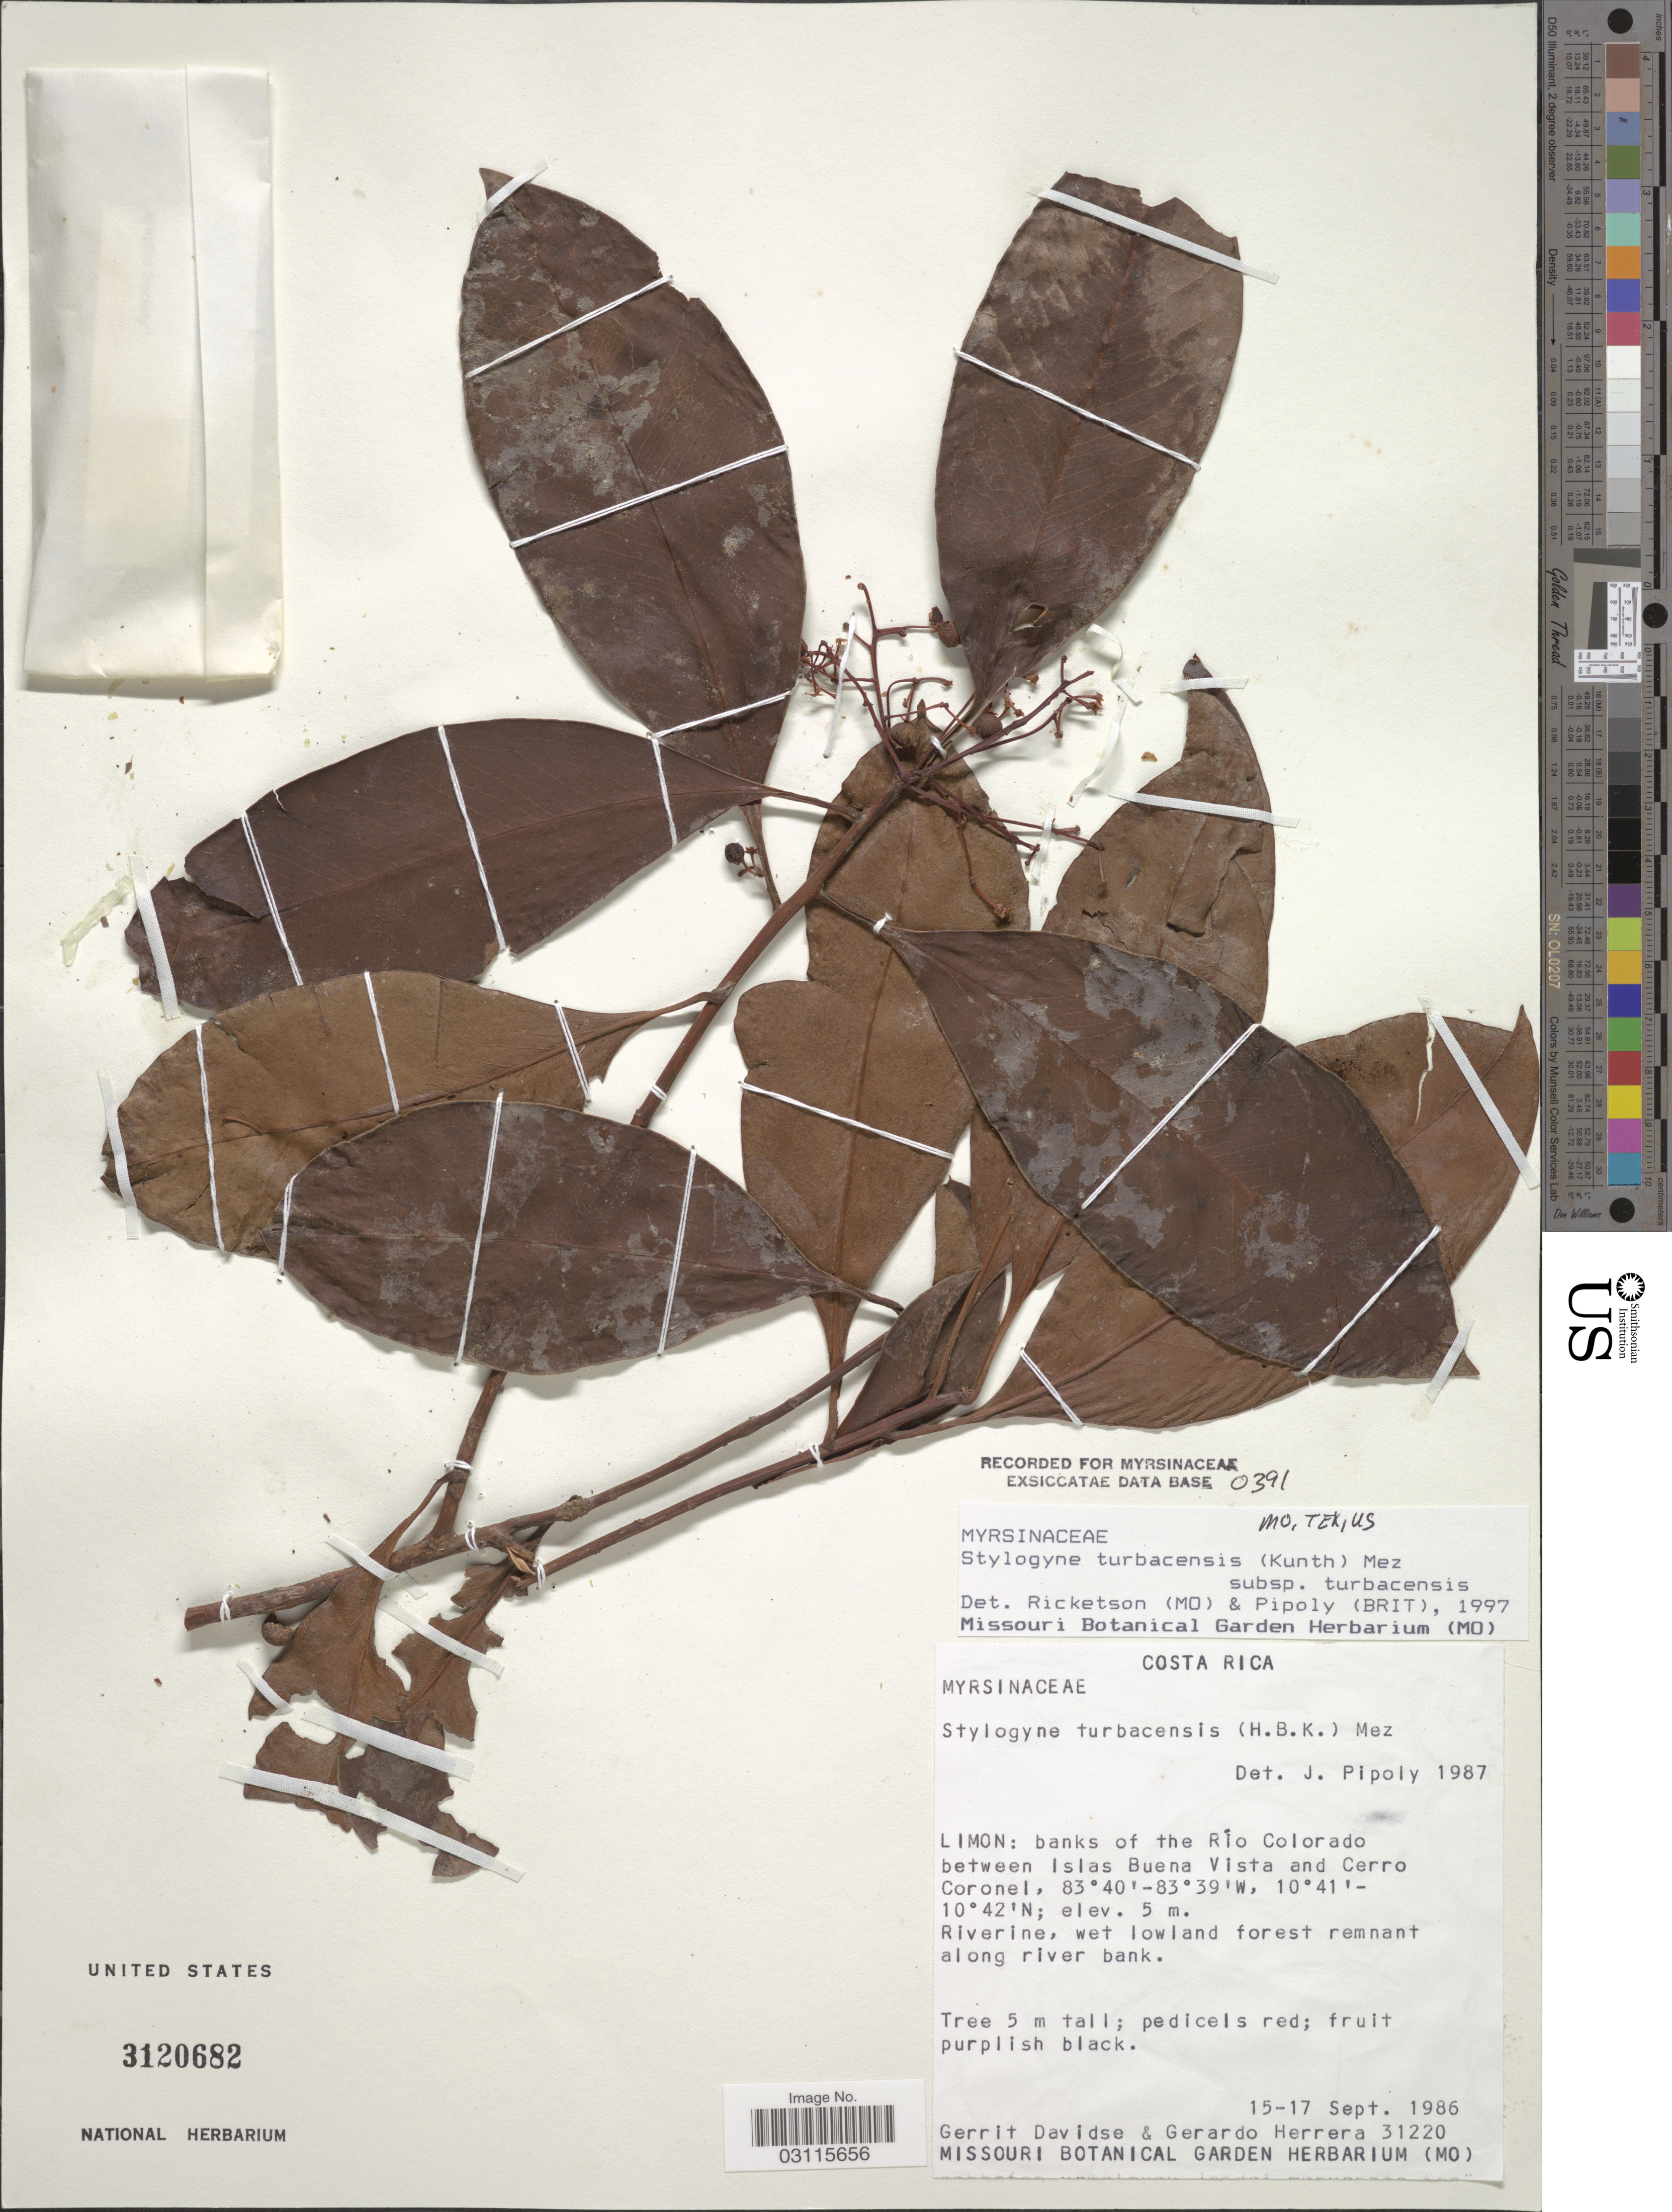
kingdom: Plantae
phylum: Tracheophyta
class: Magnoliopsida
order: Ericales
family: Primulaceae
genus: Stylogyne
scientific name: Stylogyne turbacensis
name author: (Kunth) Mez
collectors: G. Davidse & G. Herrera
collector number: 31220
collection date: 1986-09-15/1986-09-17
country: Costa Rica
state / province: Limón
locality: Limon: banks of the Río Colorado between Islas Buena Vista and Cerro Coronel.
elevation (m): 5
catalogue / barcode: US 3120682